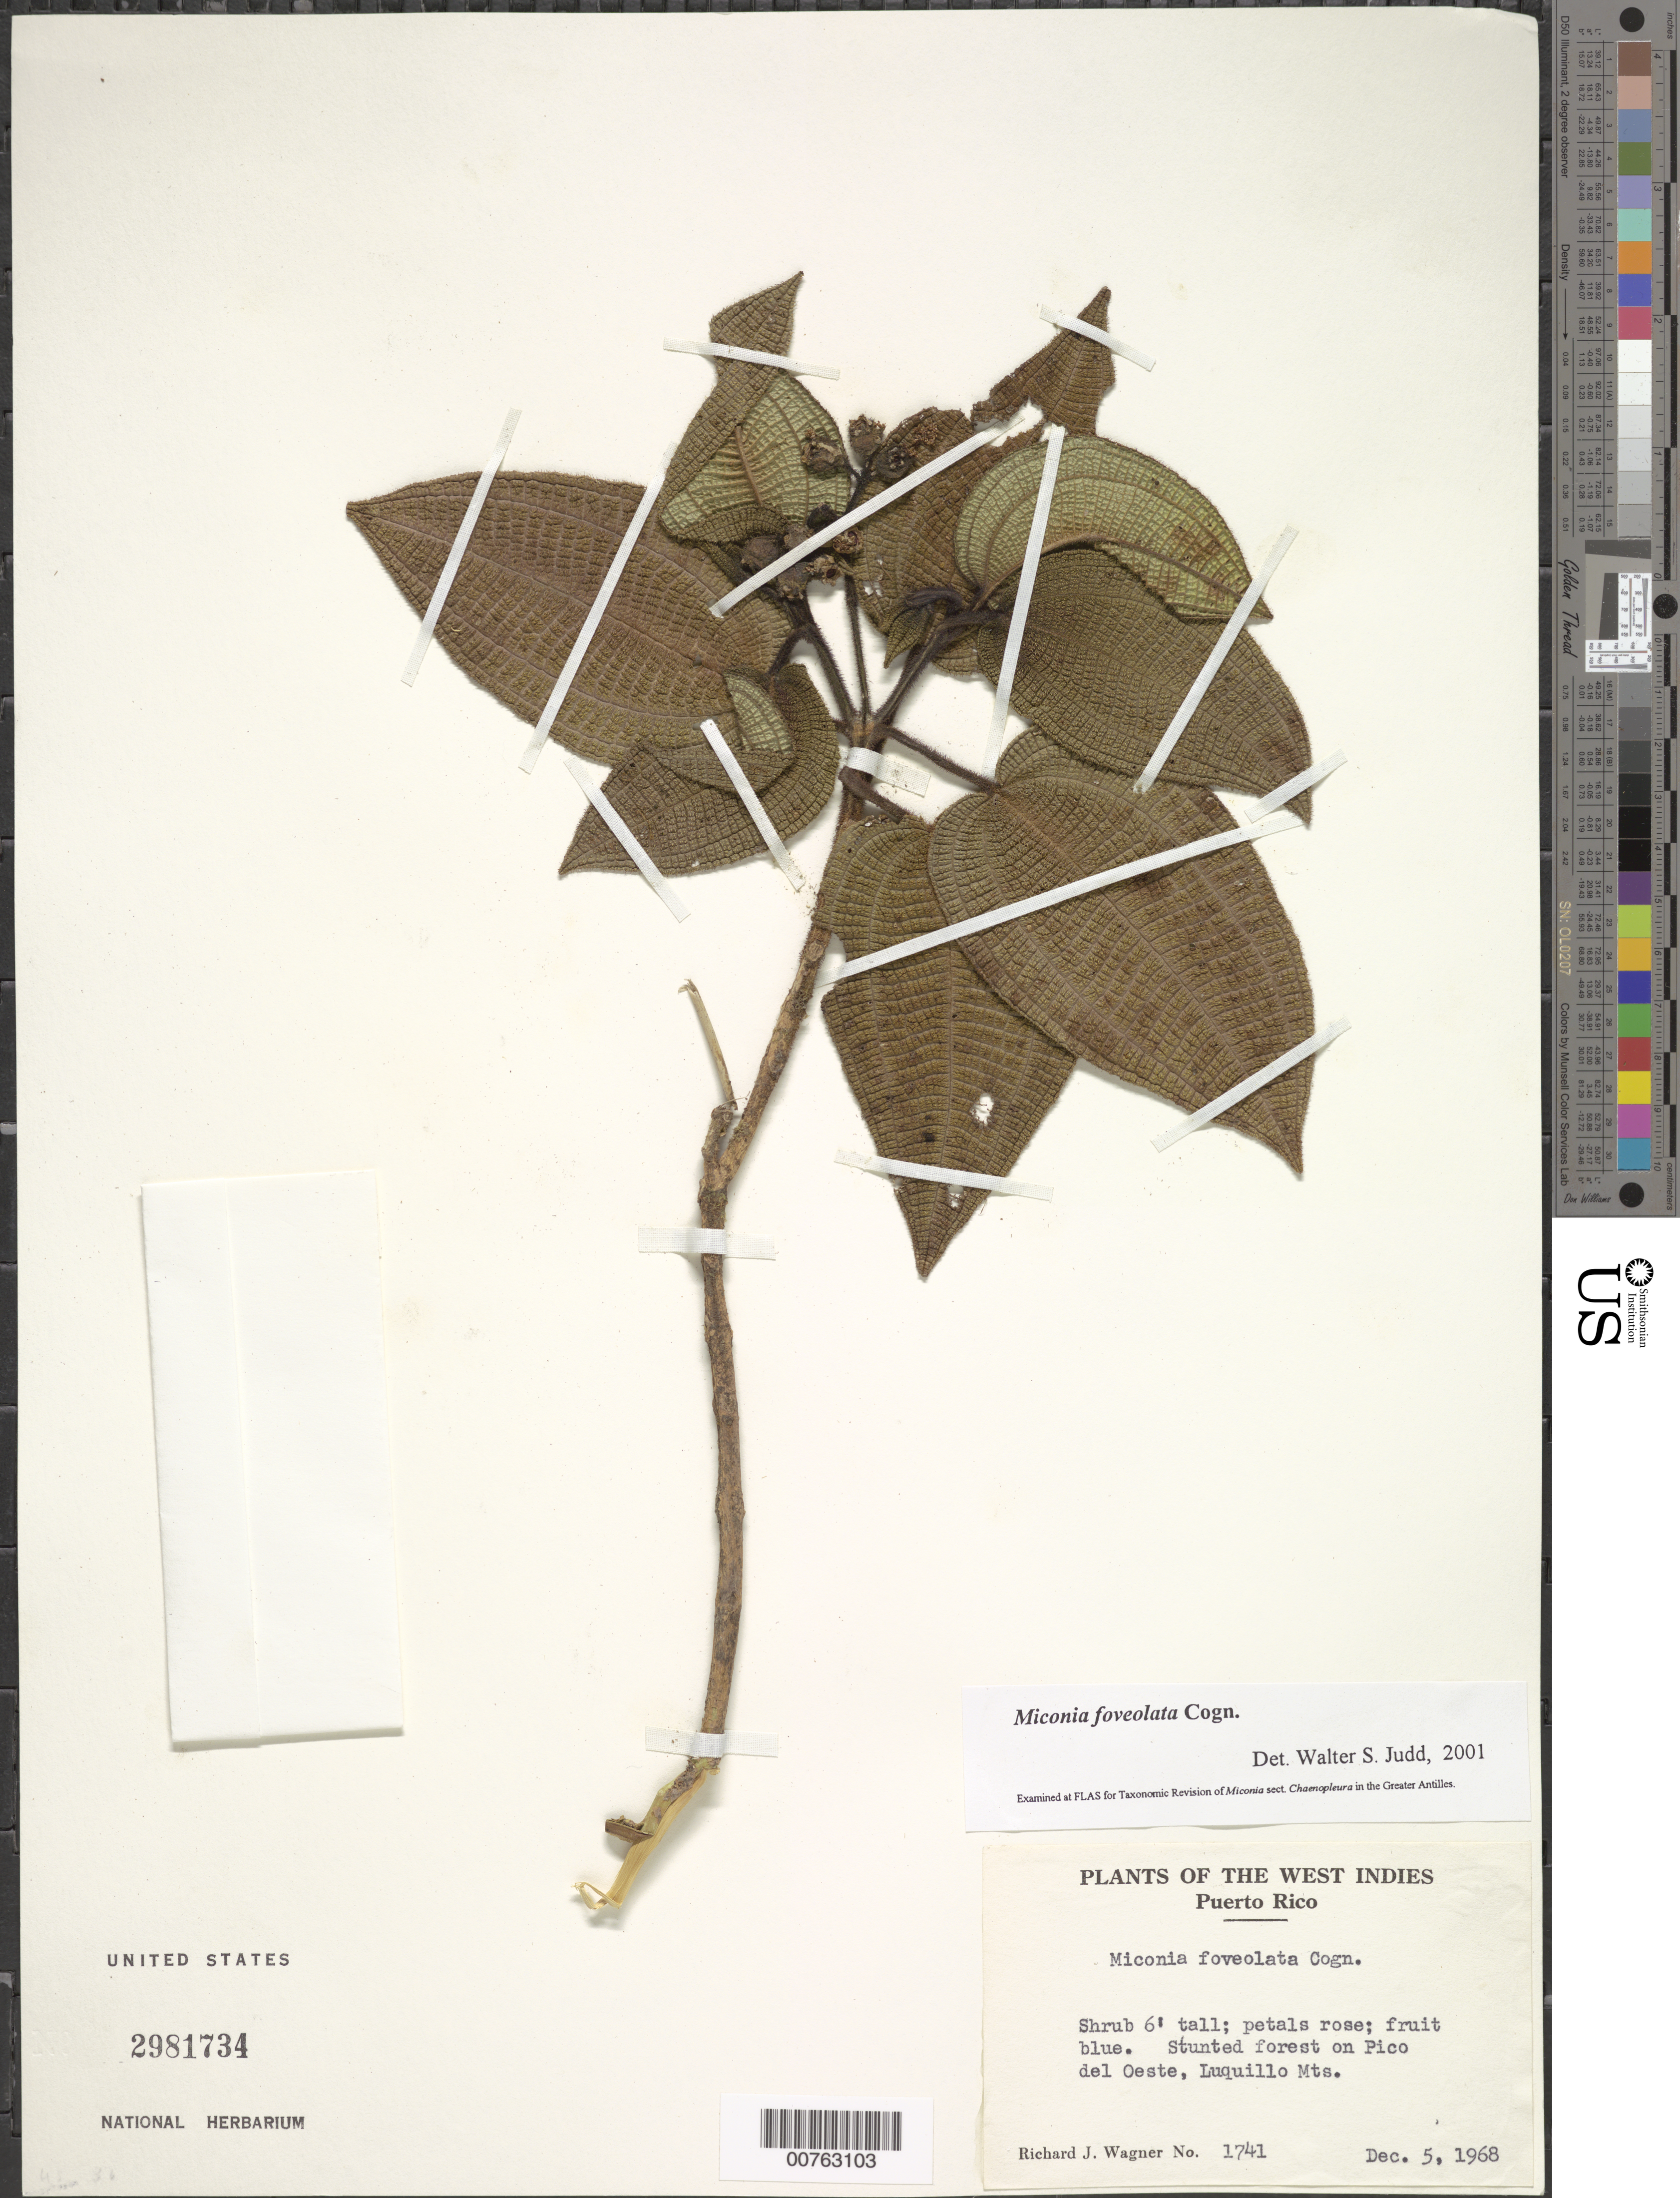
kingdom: Plantae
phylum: Tracheophyta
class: Magnoliopsida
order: Myrtales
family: Melastomataceae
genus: Miconia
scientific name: Miconia foveolata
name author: Cogn.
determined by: Judd, Walter S.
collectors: R. J. Wagner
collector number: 1741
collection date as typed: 05 Dec 1968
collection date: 1968-12-05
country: Puerto Rico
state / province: Ceiba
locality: On Pico del Oeste, Luillo Mts.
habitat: Stunted forest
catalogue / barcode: US 2981734